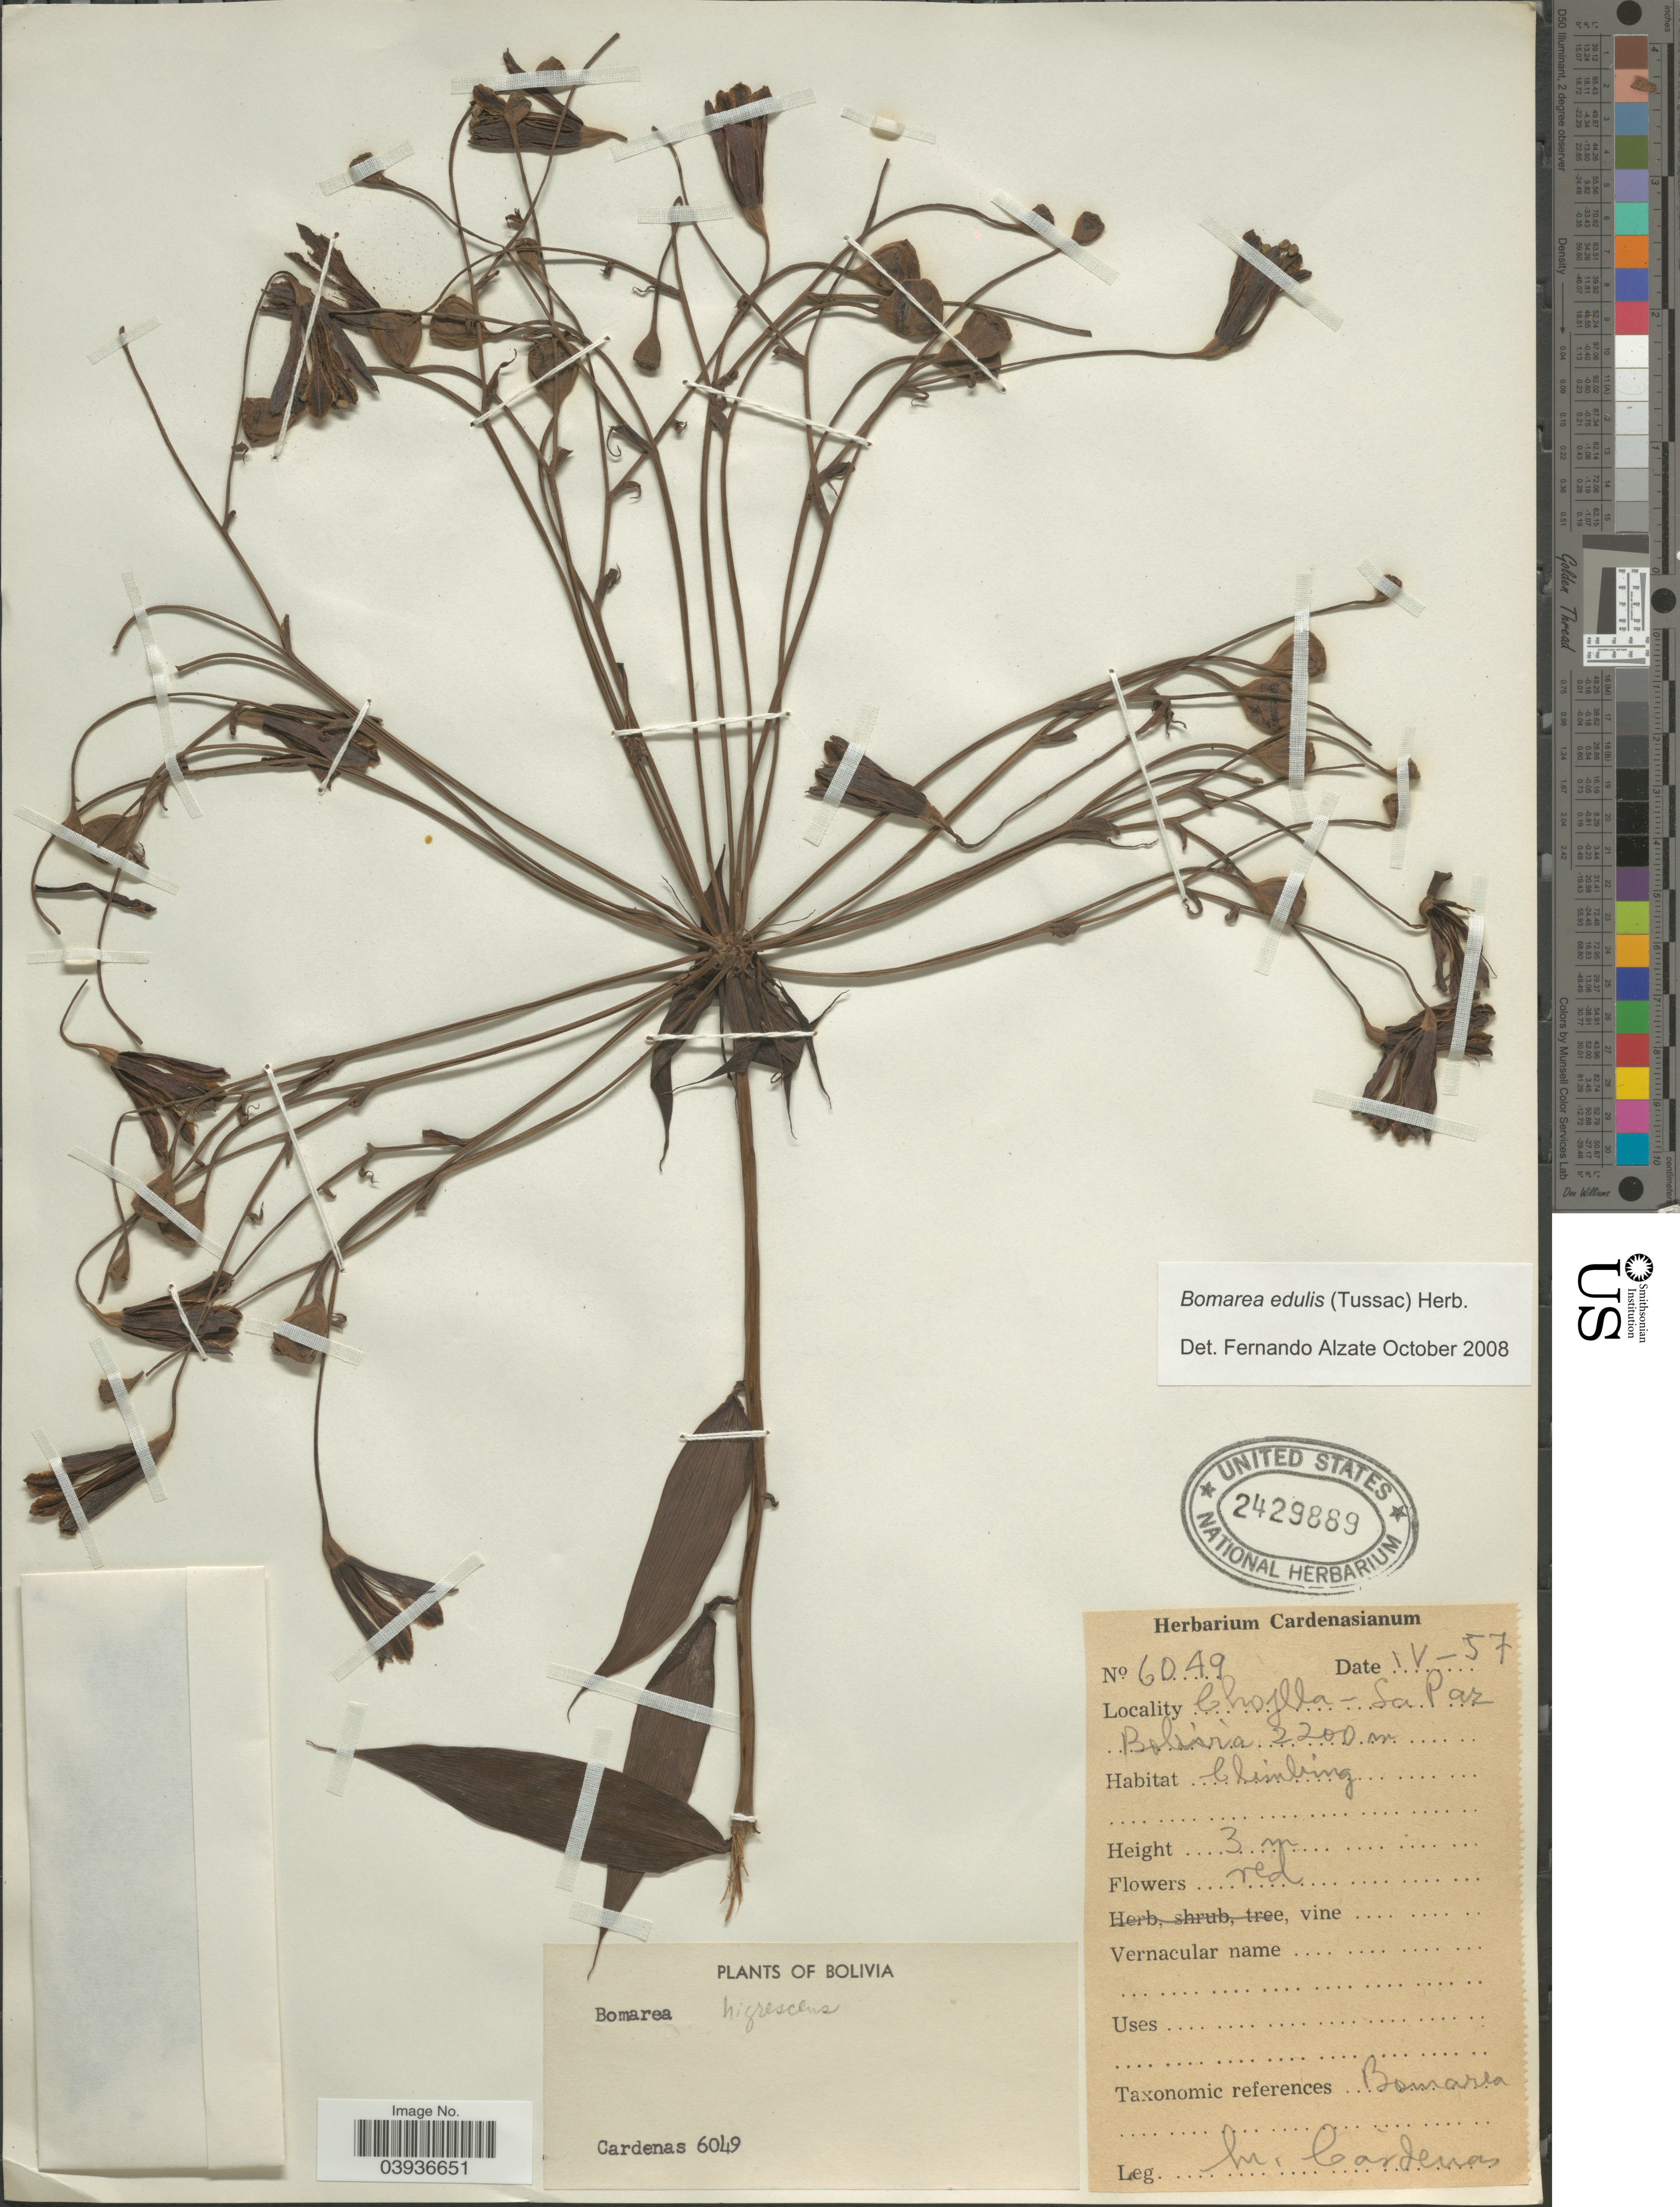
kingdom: Plantae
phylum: Tracheophyta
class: Liliopsida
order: Liliales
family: Alstroemeriaceae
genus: Bomarea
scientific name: Bomarea edulis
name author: (Tussac) Herb.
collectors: M. Cárdenas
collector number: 6049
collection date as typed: Transcribed d/m/y: /4/57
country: Bolivia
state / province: La Paz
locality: Chojlla.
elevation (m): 2200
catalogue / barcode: US 2429889